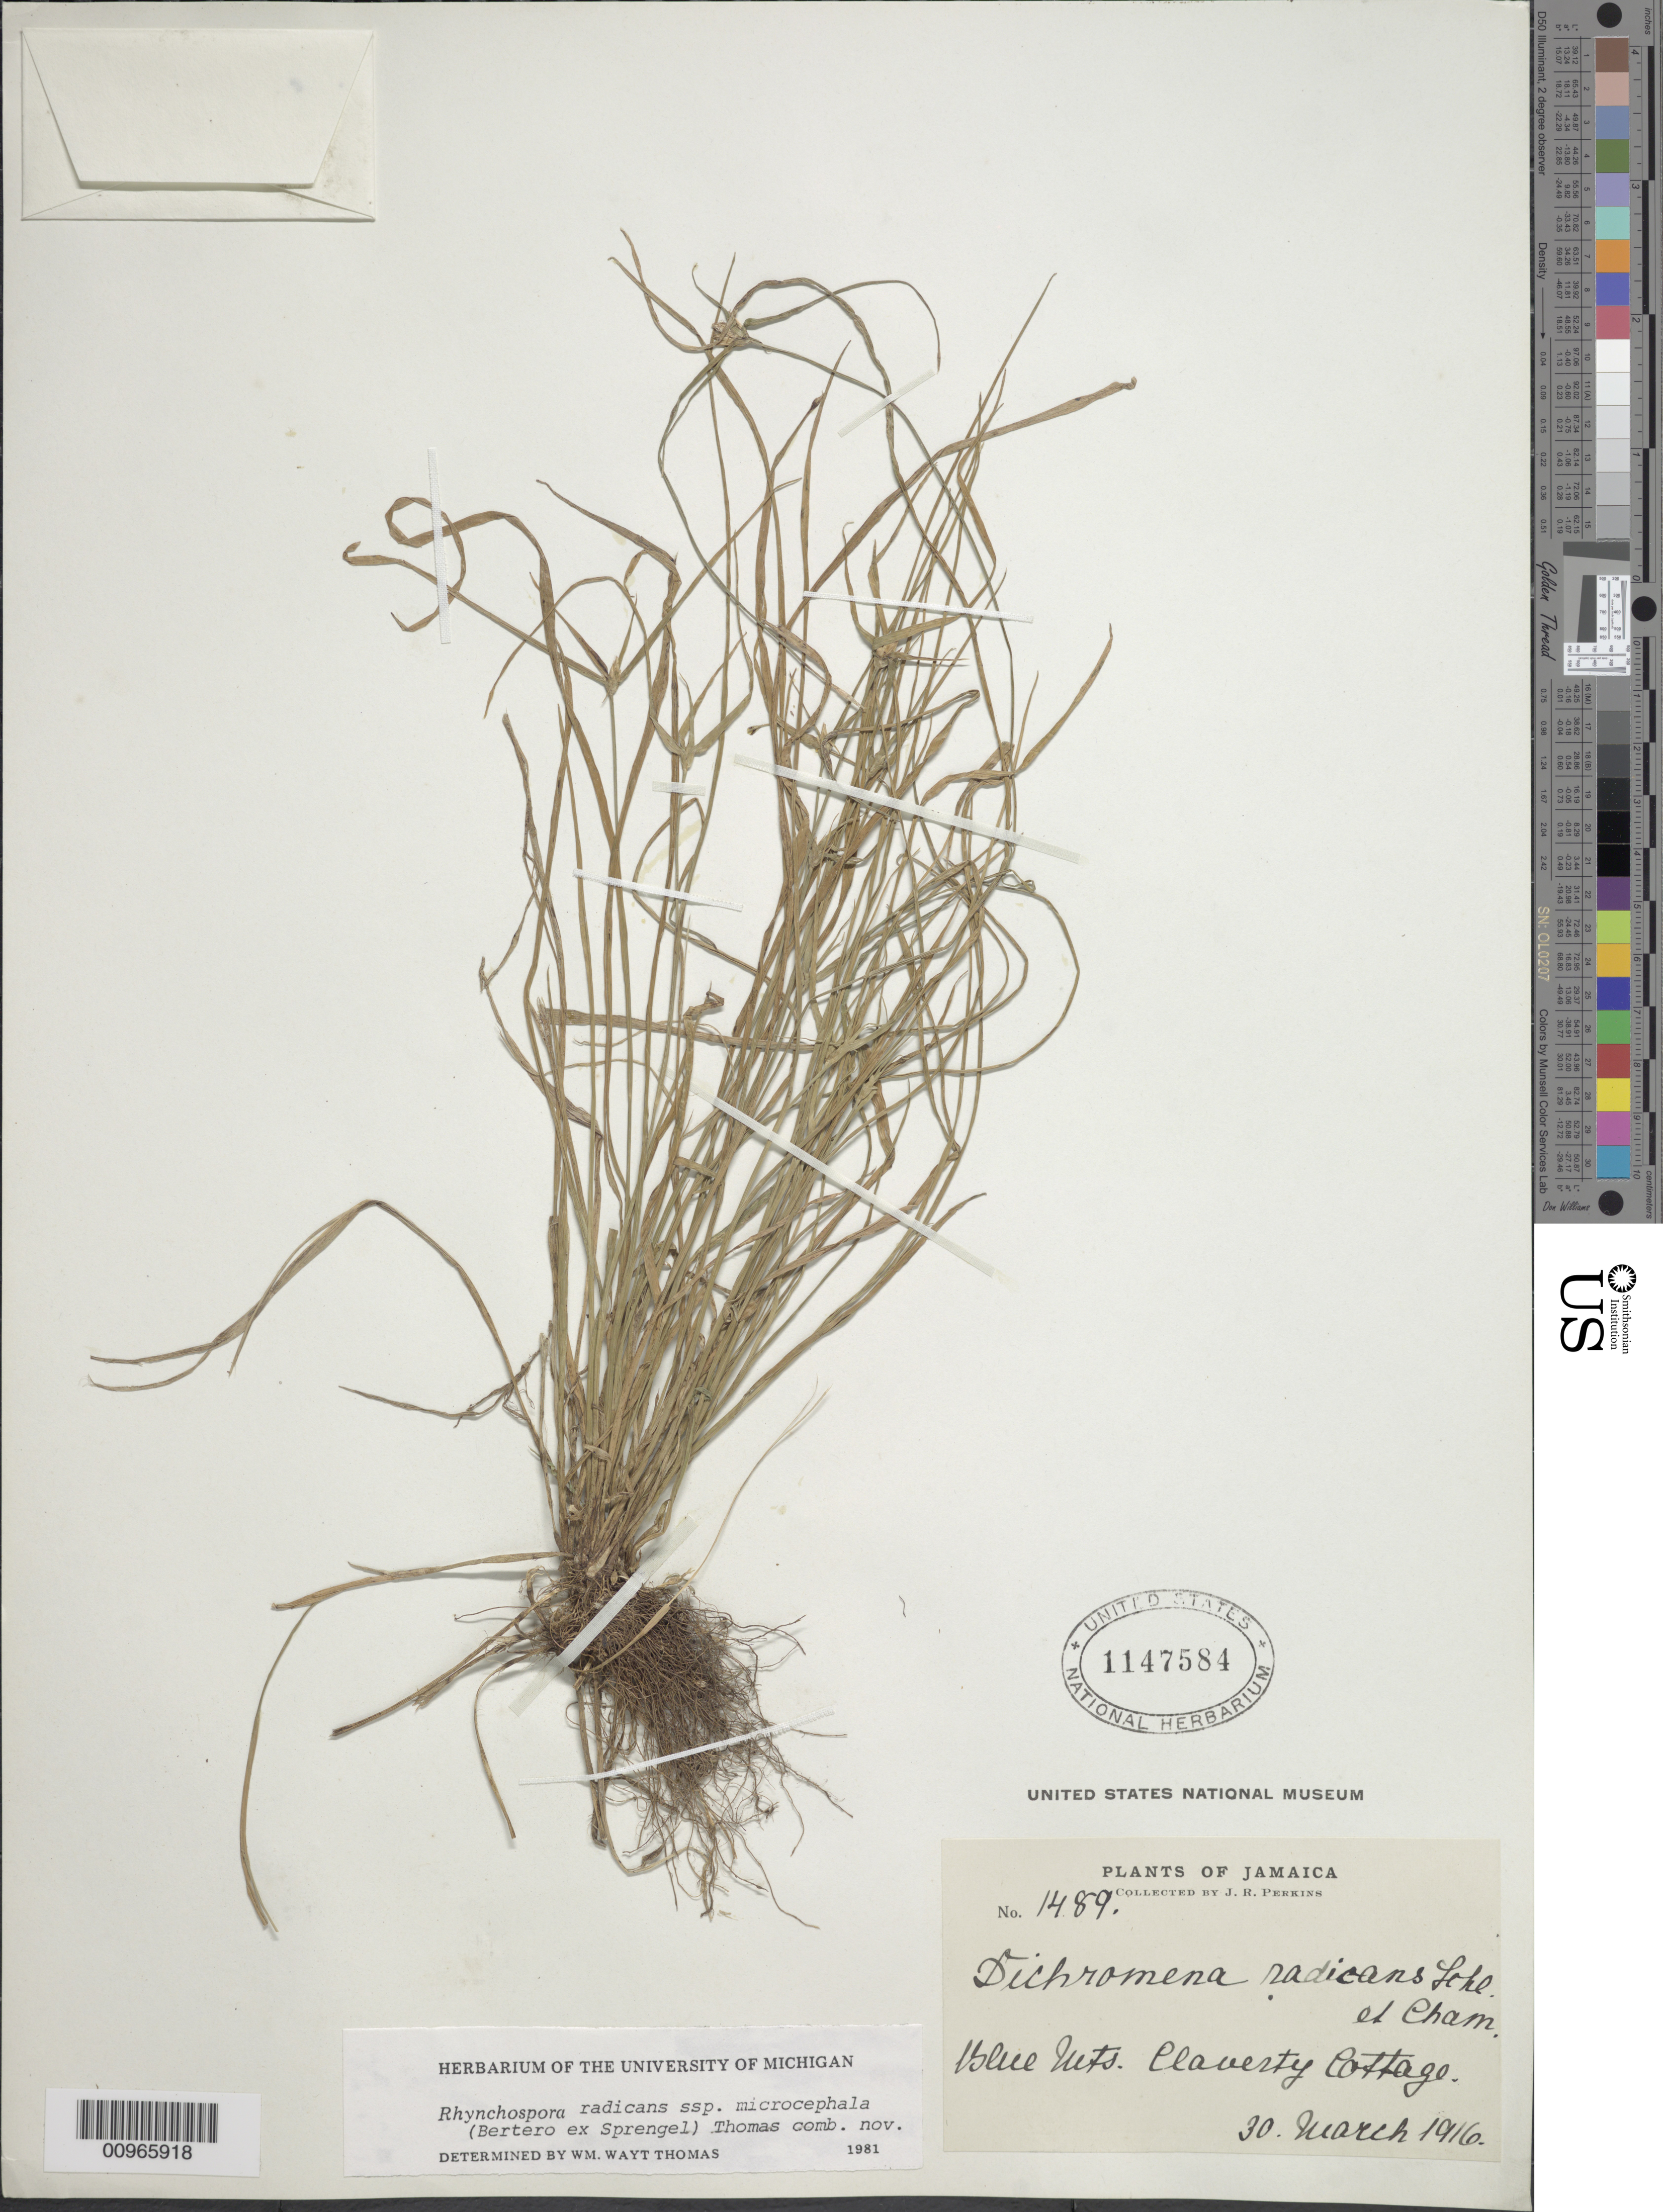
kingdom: Plantae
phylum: Tracheophyta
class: Liliopsida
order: Poales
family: Cyperaceae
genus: Rhynchospora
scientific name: Rhynchospora radicans subsp. microcephala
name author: (Bertero ex Spreng.) W.W. Thomas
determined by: Thomas, W. W., (NY), New York Botanical Garden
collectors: J. R. Perkins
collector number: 1489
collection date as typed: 30 Mar 1916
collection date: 1916-03-30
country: Jamaica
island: Jamaica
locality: Blue Mountains, Claverty Cottage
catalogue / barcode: US 1147584